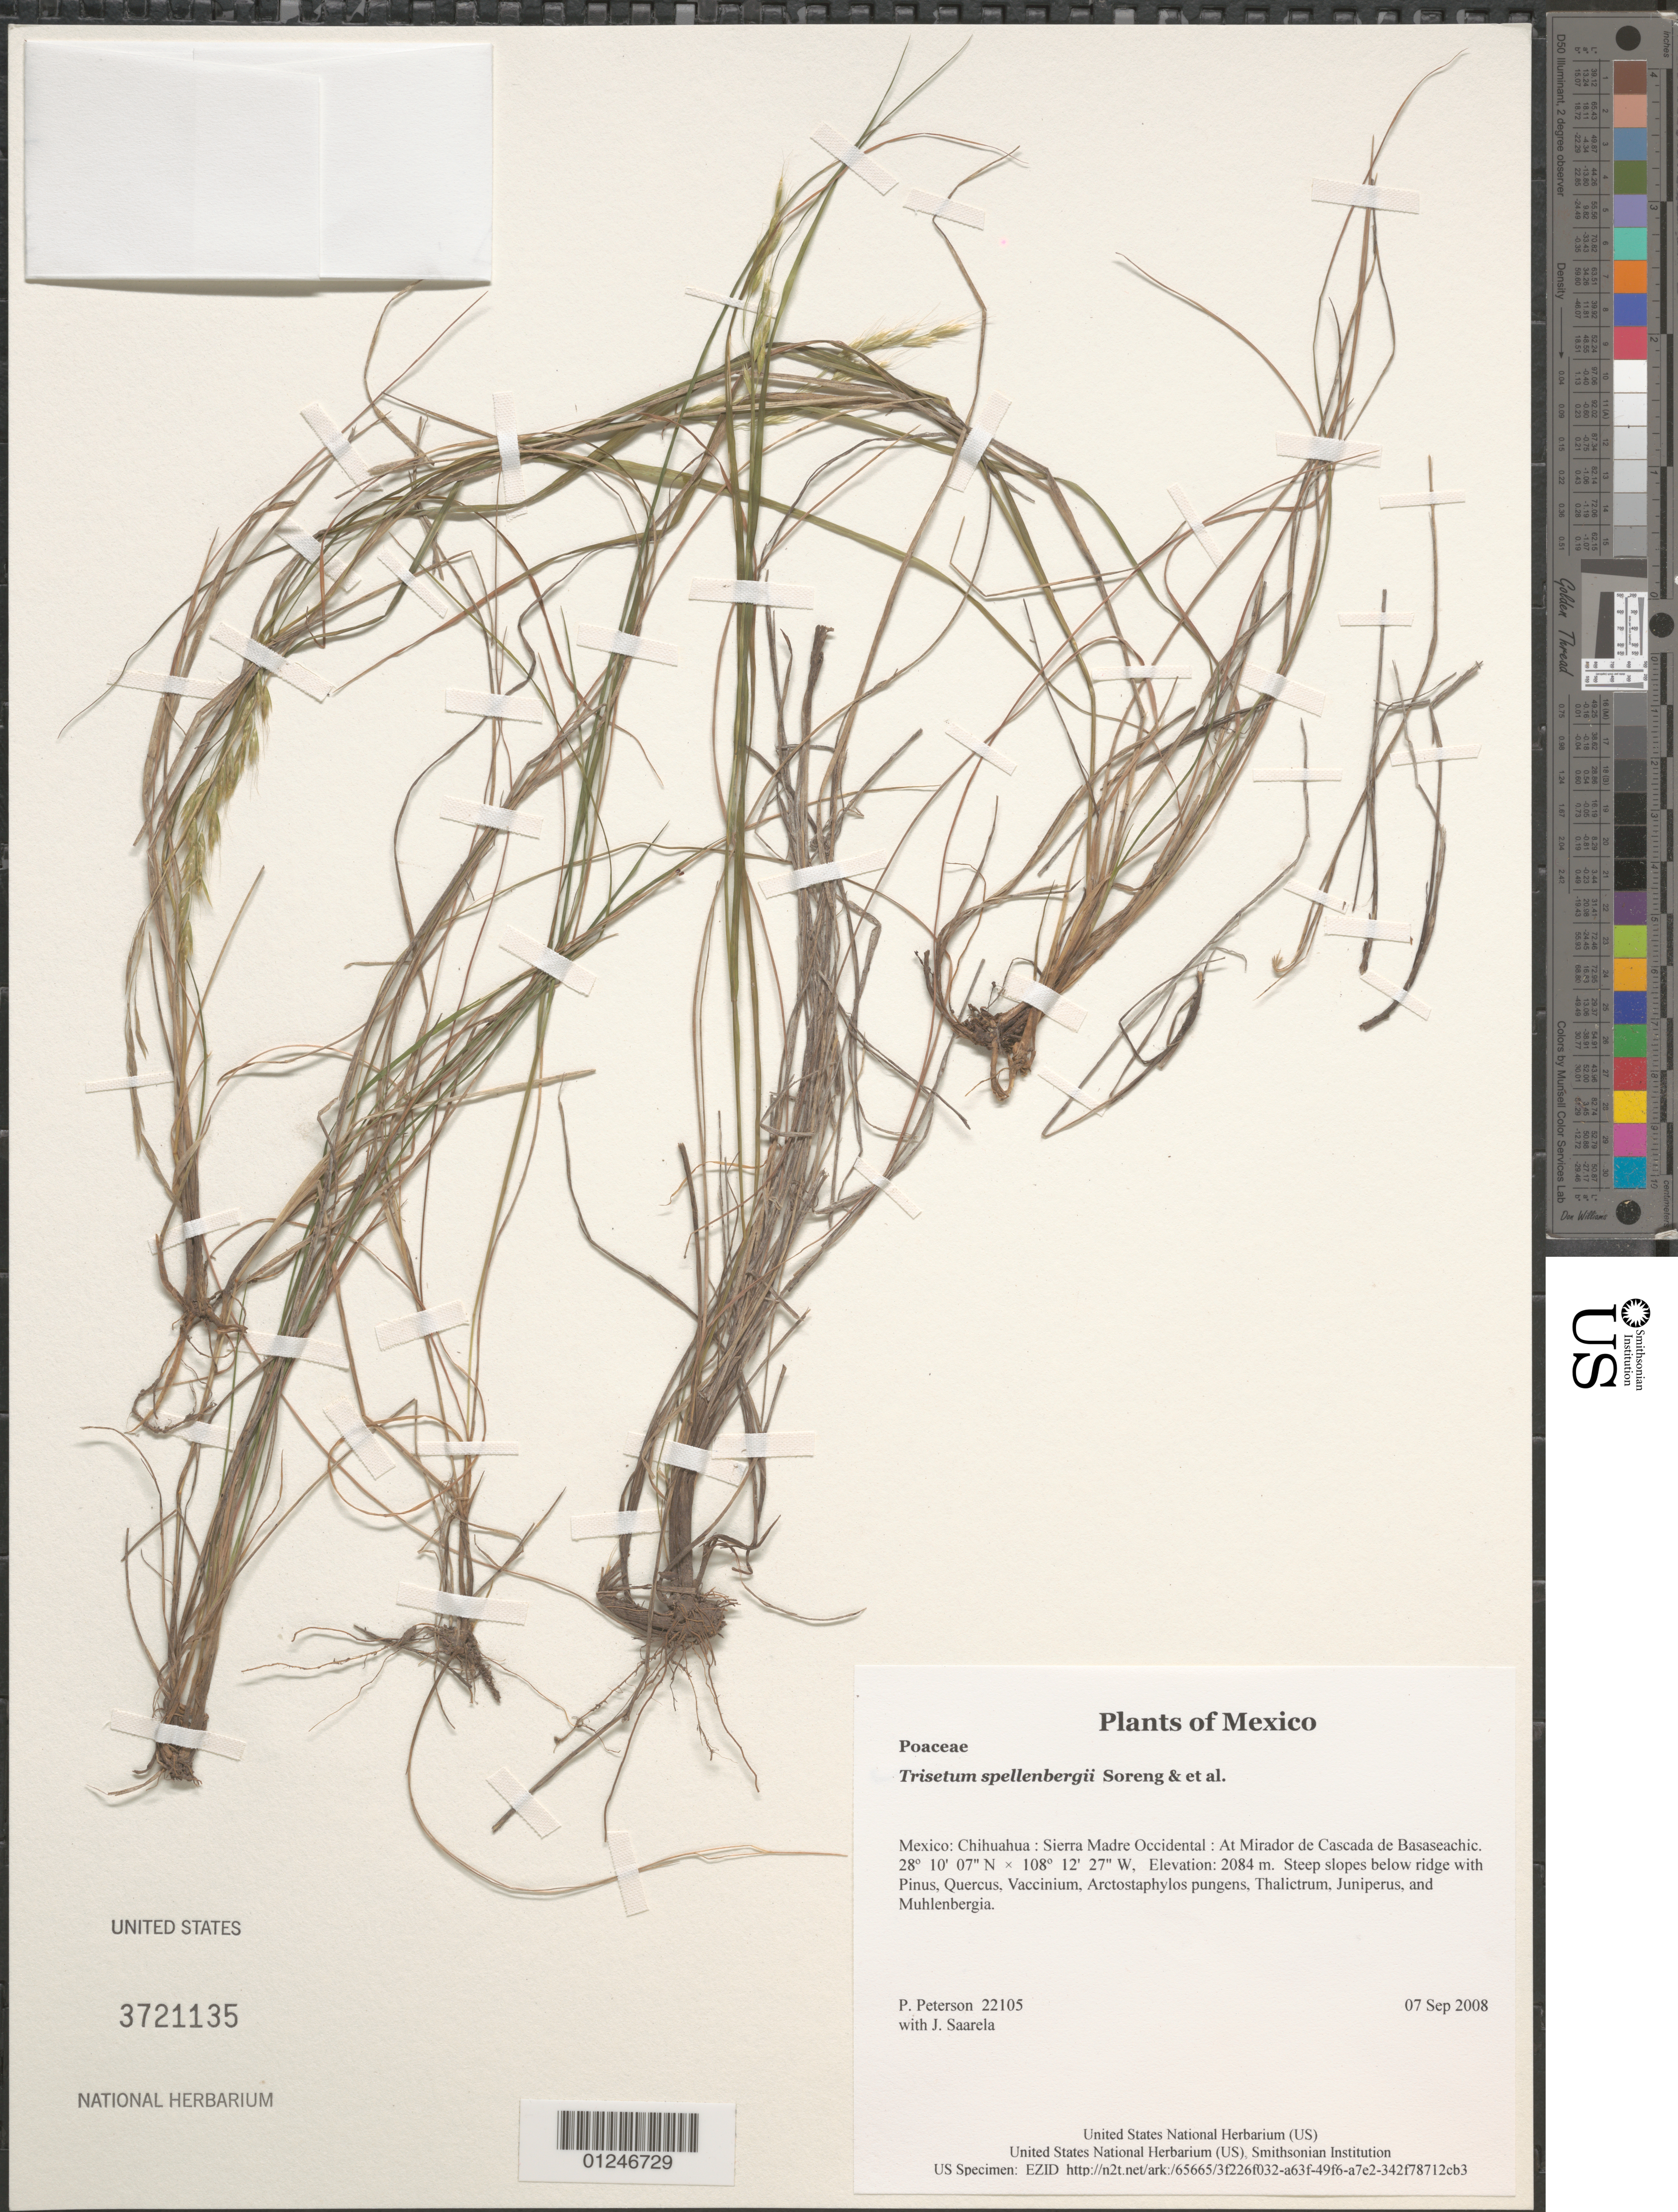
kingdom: Plantae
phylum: Tracheophyta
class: Liliopsida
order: Poales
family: Poaceae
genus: Bouteloua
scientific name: Bouteloua gracilis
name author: (Kunth) Lag. ex Griffiths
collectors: P. M. Peterson & J. Saarela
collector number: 22015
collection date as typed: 05 Sep 2008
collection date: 2008-09-05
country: Mexico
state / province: Chihuahua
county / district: Sierra Madre Occidental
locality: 25 mi N of San Juanito on road towards Cuauhtemoc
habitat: Along small arroyo with Pinus, Juniperus, Quercus, and Muhlenbergia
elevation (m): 2233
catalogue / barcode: US 3721135